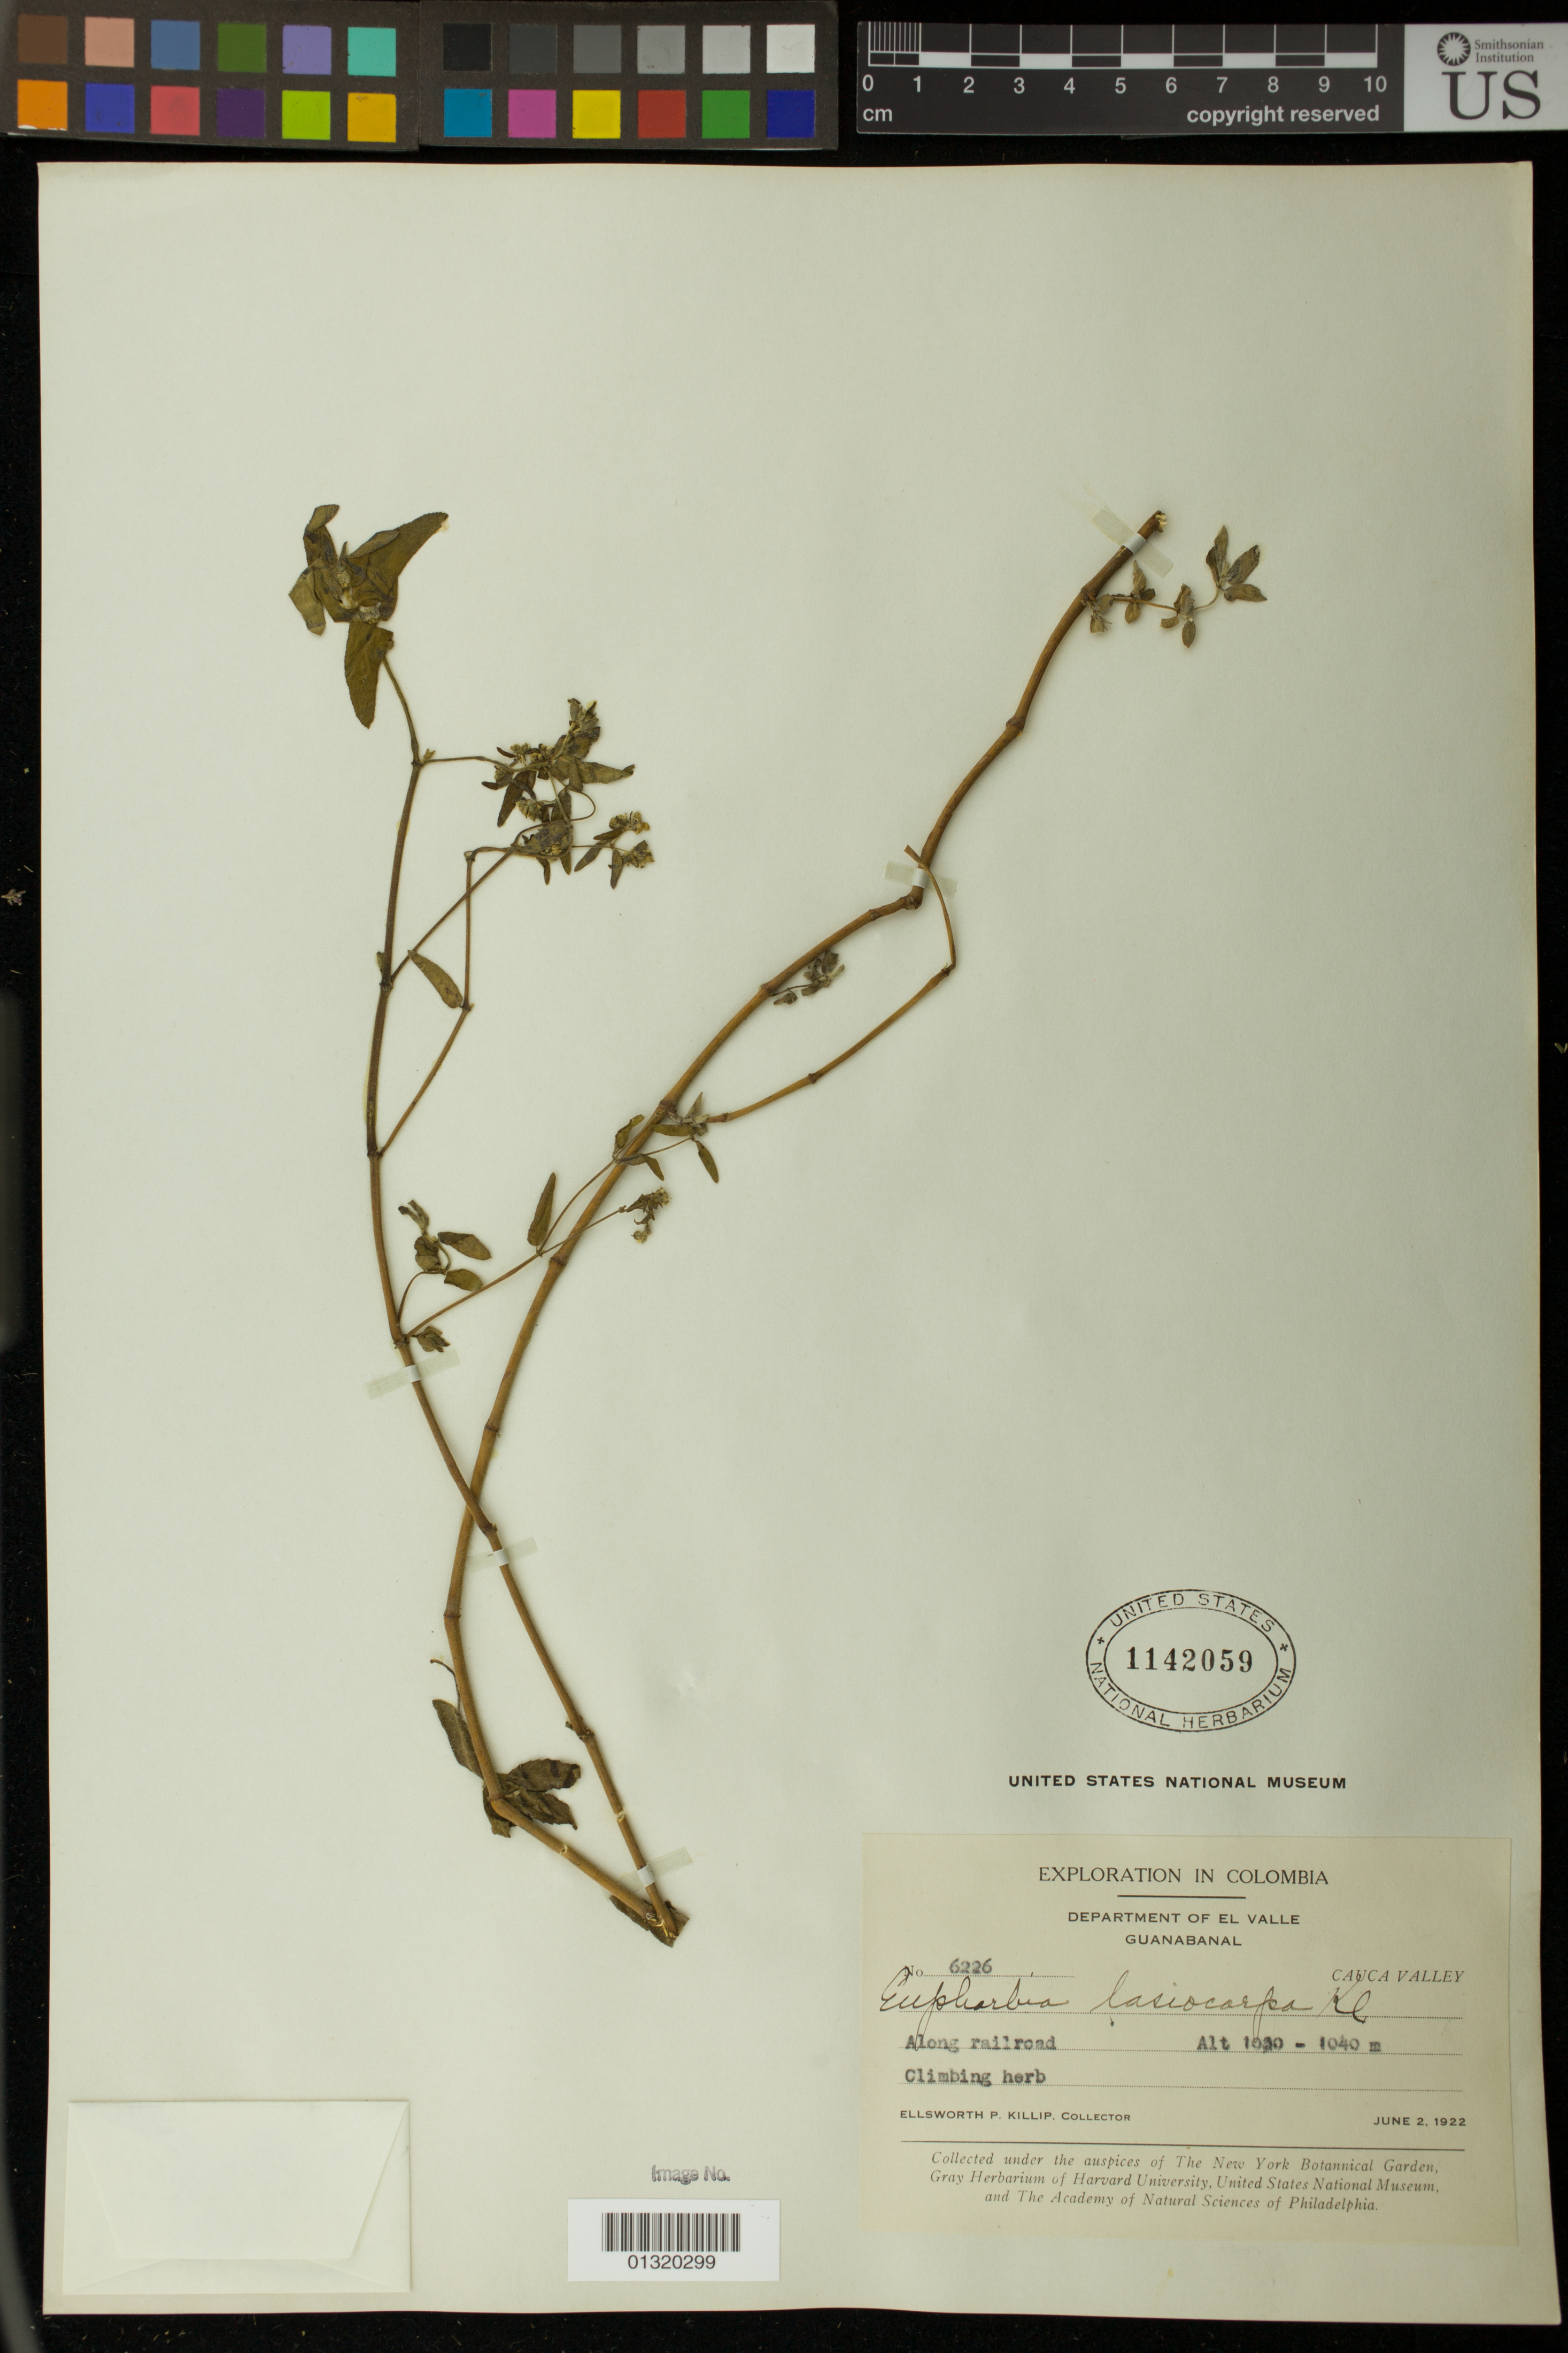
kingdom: Plantae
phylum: Tracheophyta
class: Magnoliopsida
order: Malpighiales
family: Euphorbiaceae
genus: Euphorbia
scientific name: Euphorbia lasiocarpa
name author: Klotzsch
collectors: E. P. Killip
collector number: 6226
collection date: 1922-06-02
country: Colombia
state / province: Valle del Cauca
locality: Guanabanal; Along railroad;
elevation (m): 1030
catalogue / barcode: US 1142059